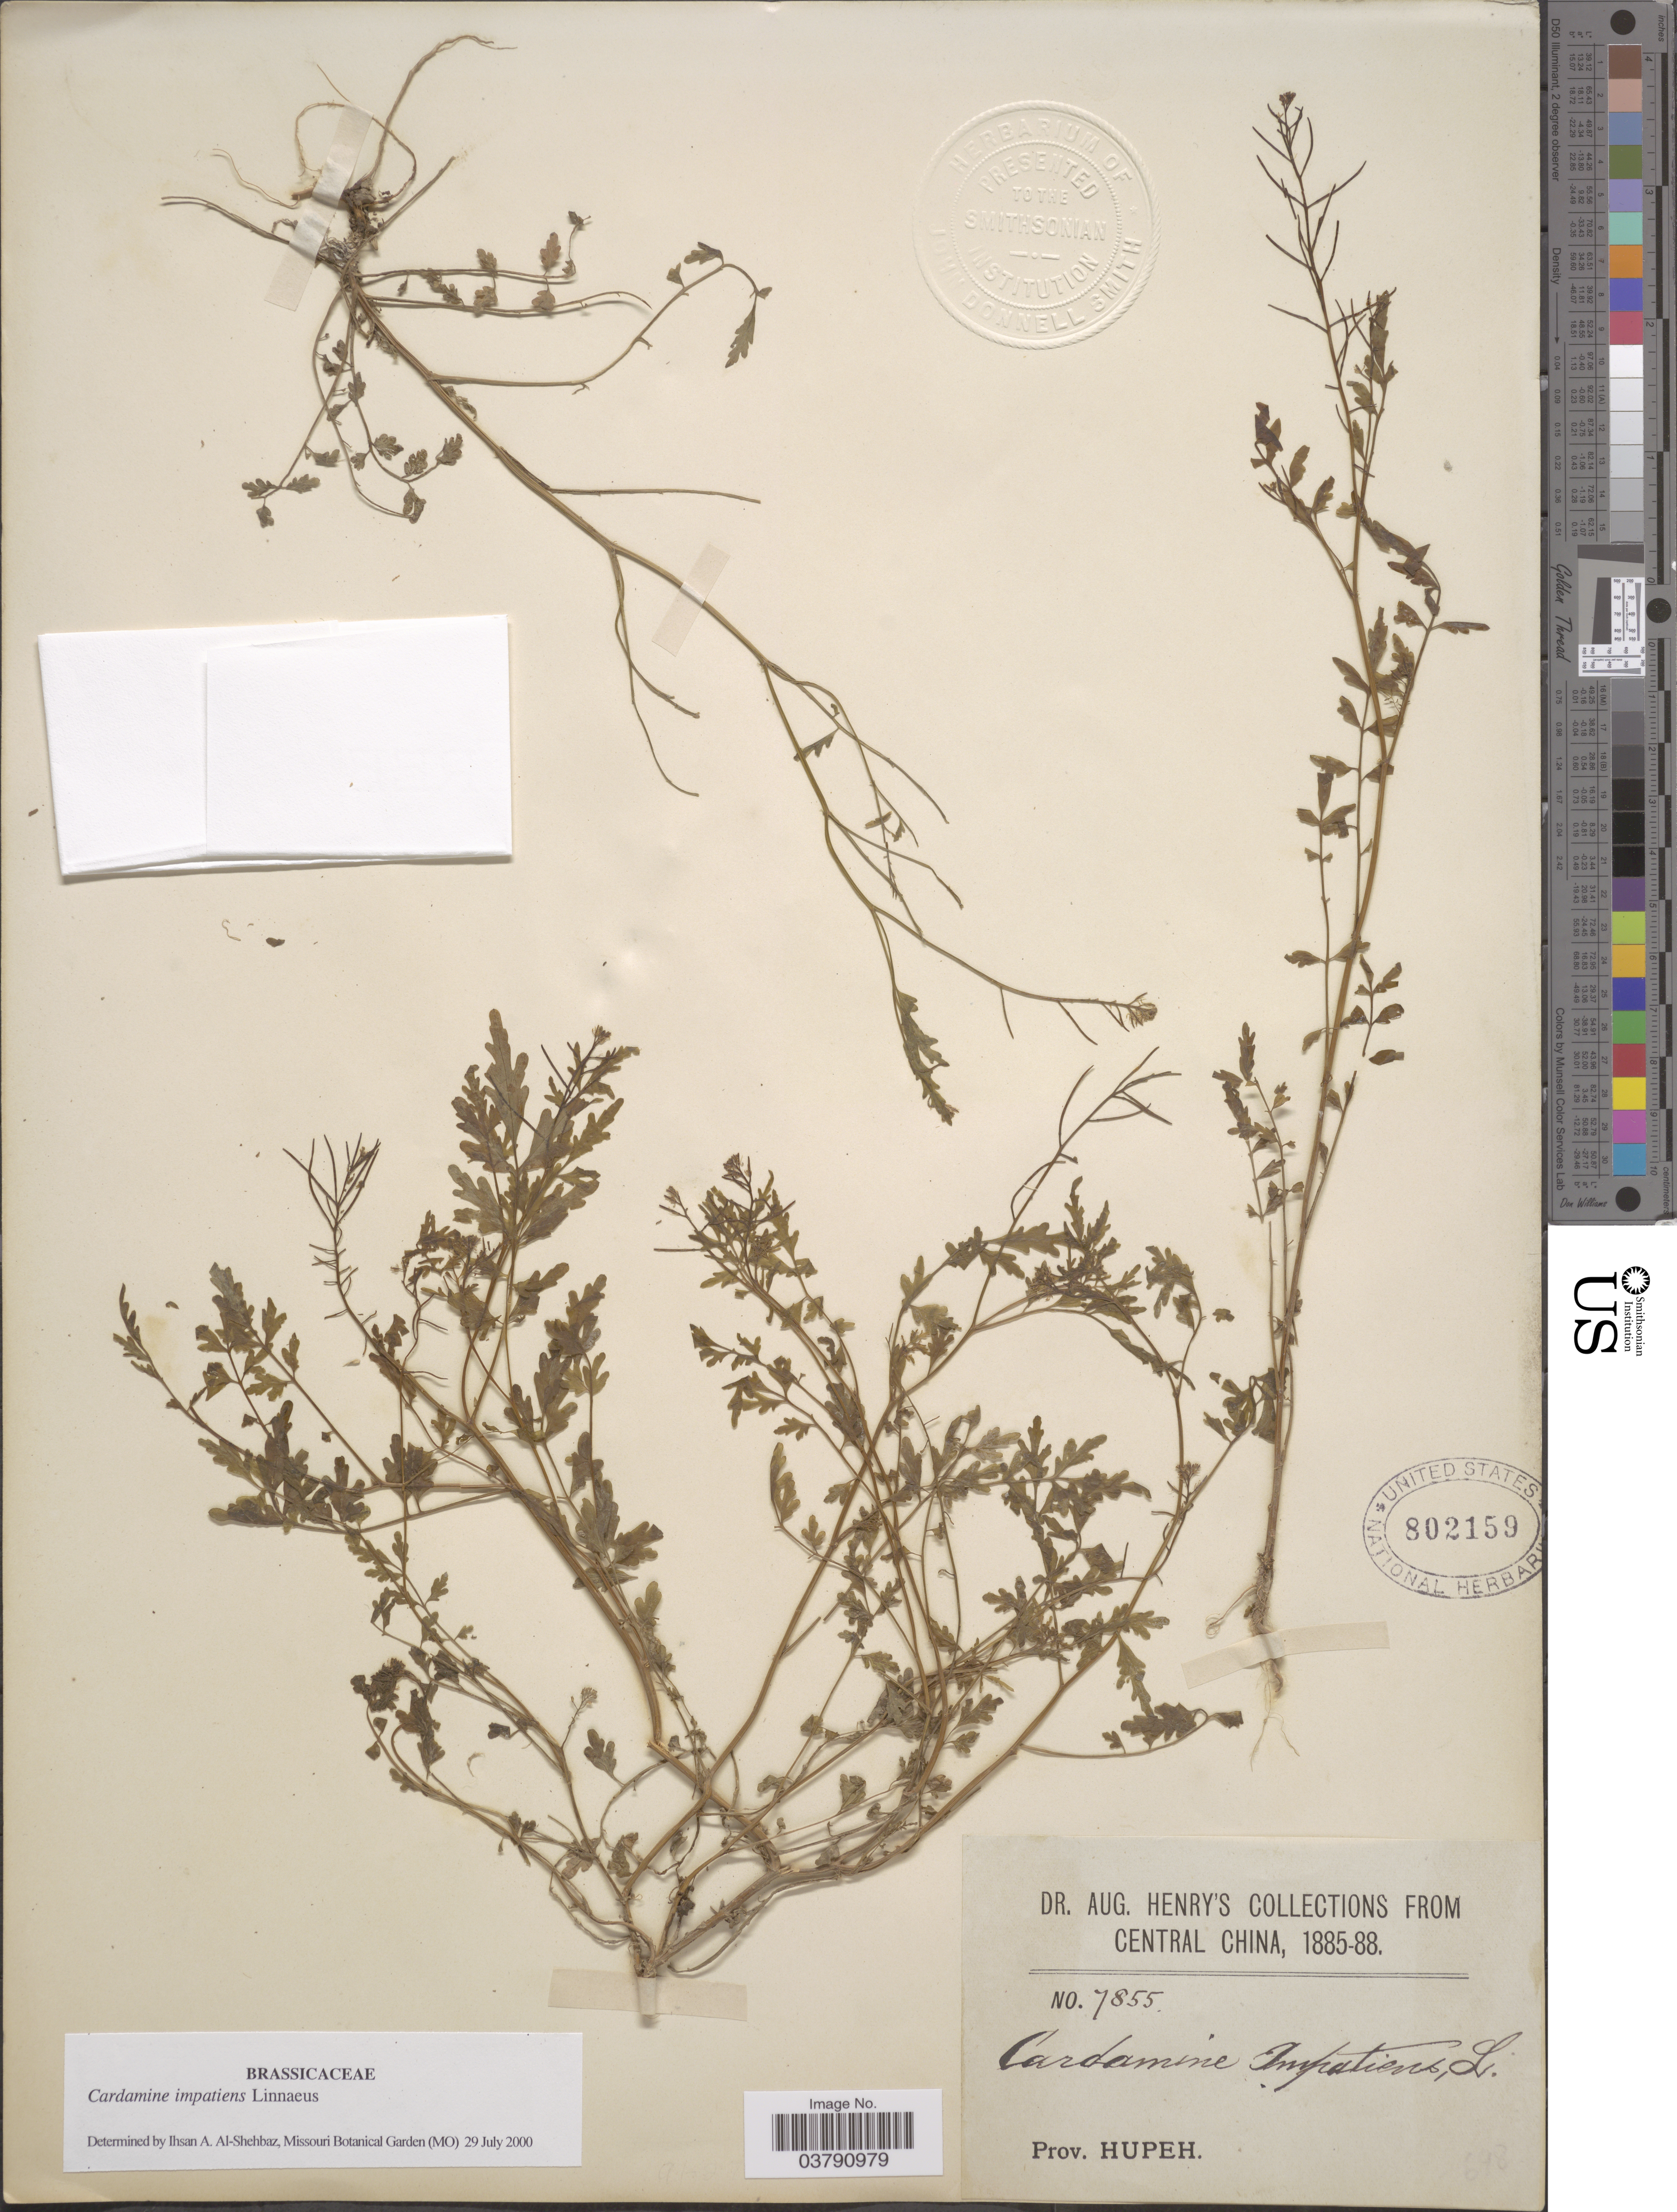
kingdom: Plantae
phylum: Tracheophyta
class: Magnoliopsida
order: Brassicales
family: Brassicaceae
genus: Cardamine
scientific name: Cardamine impatiens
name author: L.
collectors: A. Henry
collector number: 7855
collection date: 1885/1888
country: China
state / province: Hubei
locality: Central China, Prov. Hupeh.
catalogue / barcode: US 802159